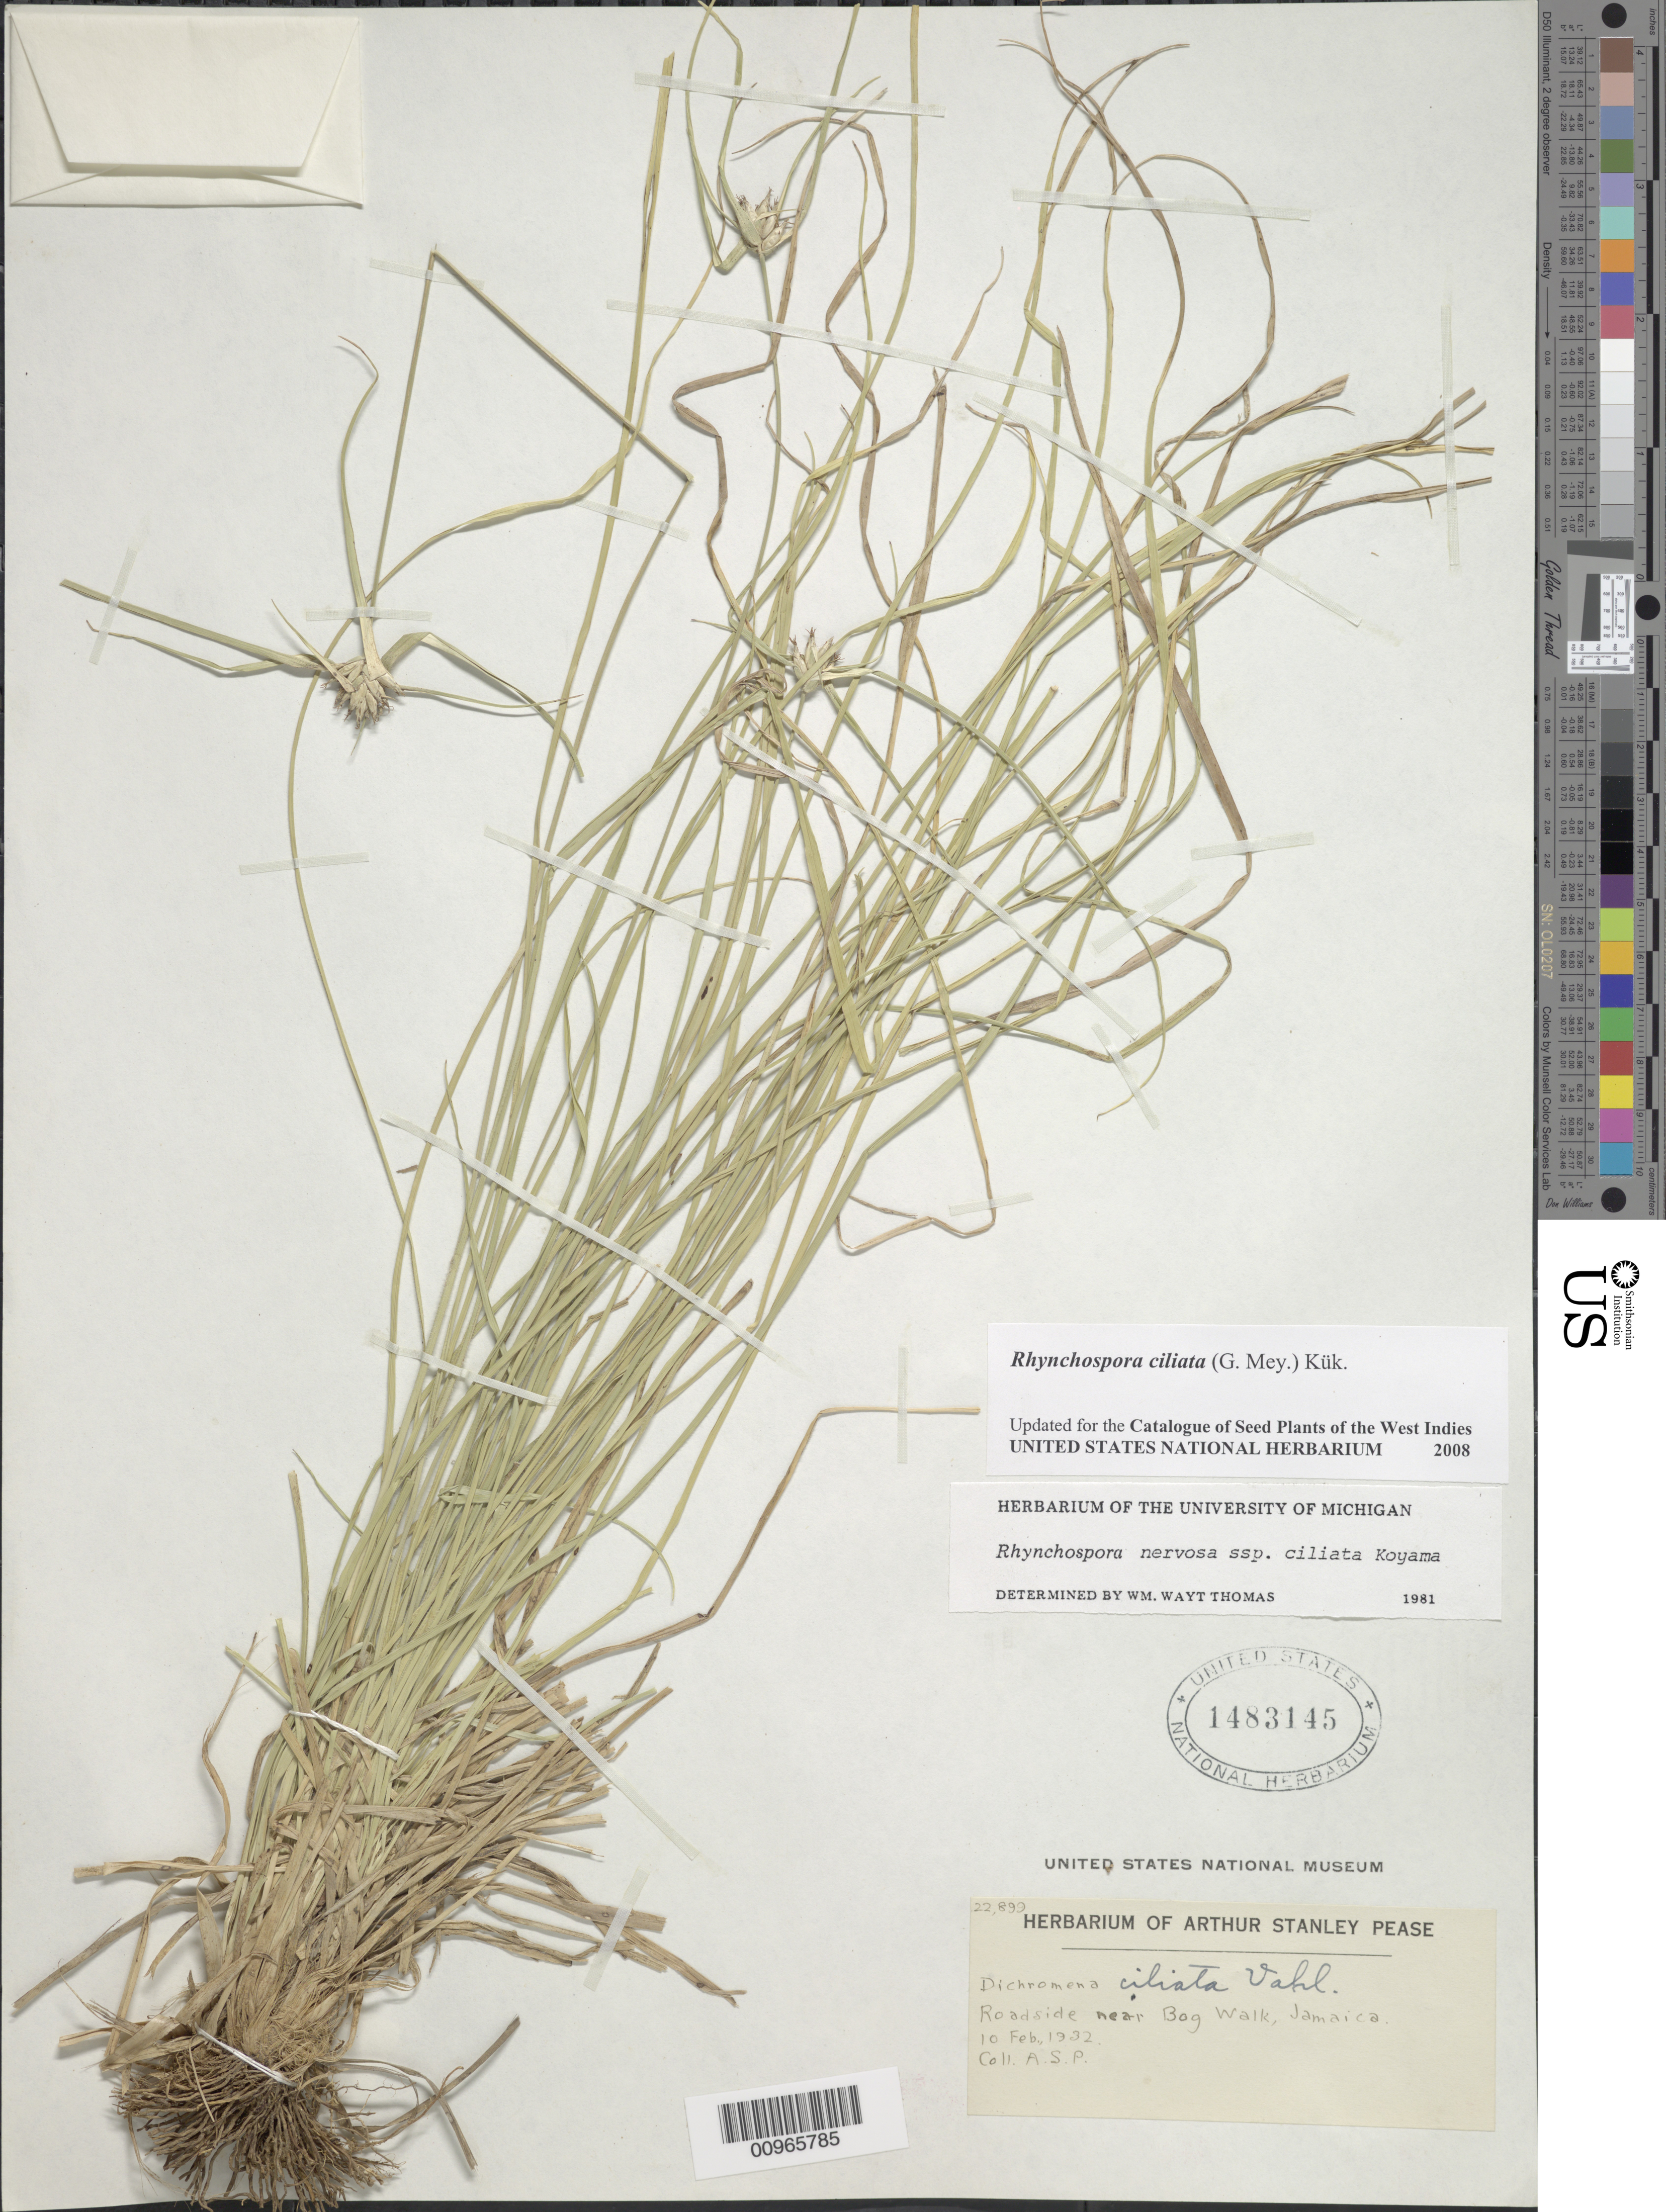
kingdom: Plantae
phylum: Tracheophyta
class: Liliopsida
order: Poales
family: Cyperaceae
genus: Rhynchospora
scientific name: Rhynchospora ciliata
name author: (G. Mey.) Kük.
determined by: Strong, M. T., (US), Smithsonian Institution - National Museum of Natural History (UNITED STATES)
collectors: A. S. Pease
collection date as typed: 10 Feb 1932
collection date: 1932-02-10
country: Jamaica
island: Jamaica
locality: Roadside near Bog Walk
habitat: Roadside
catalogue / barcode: US 1483145